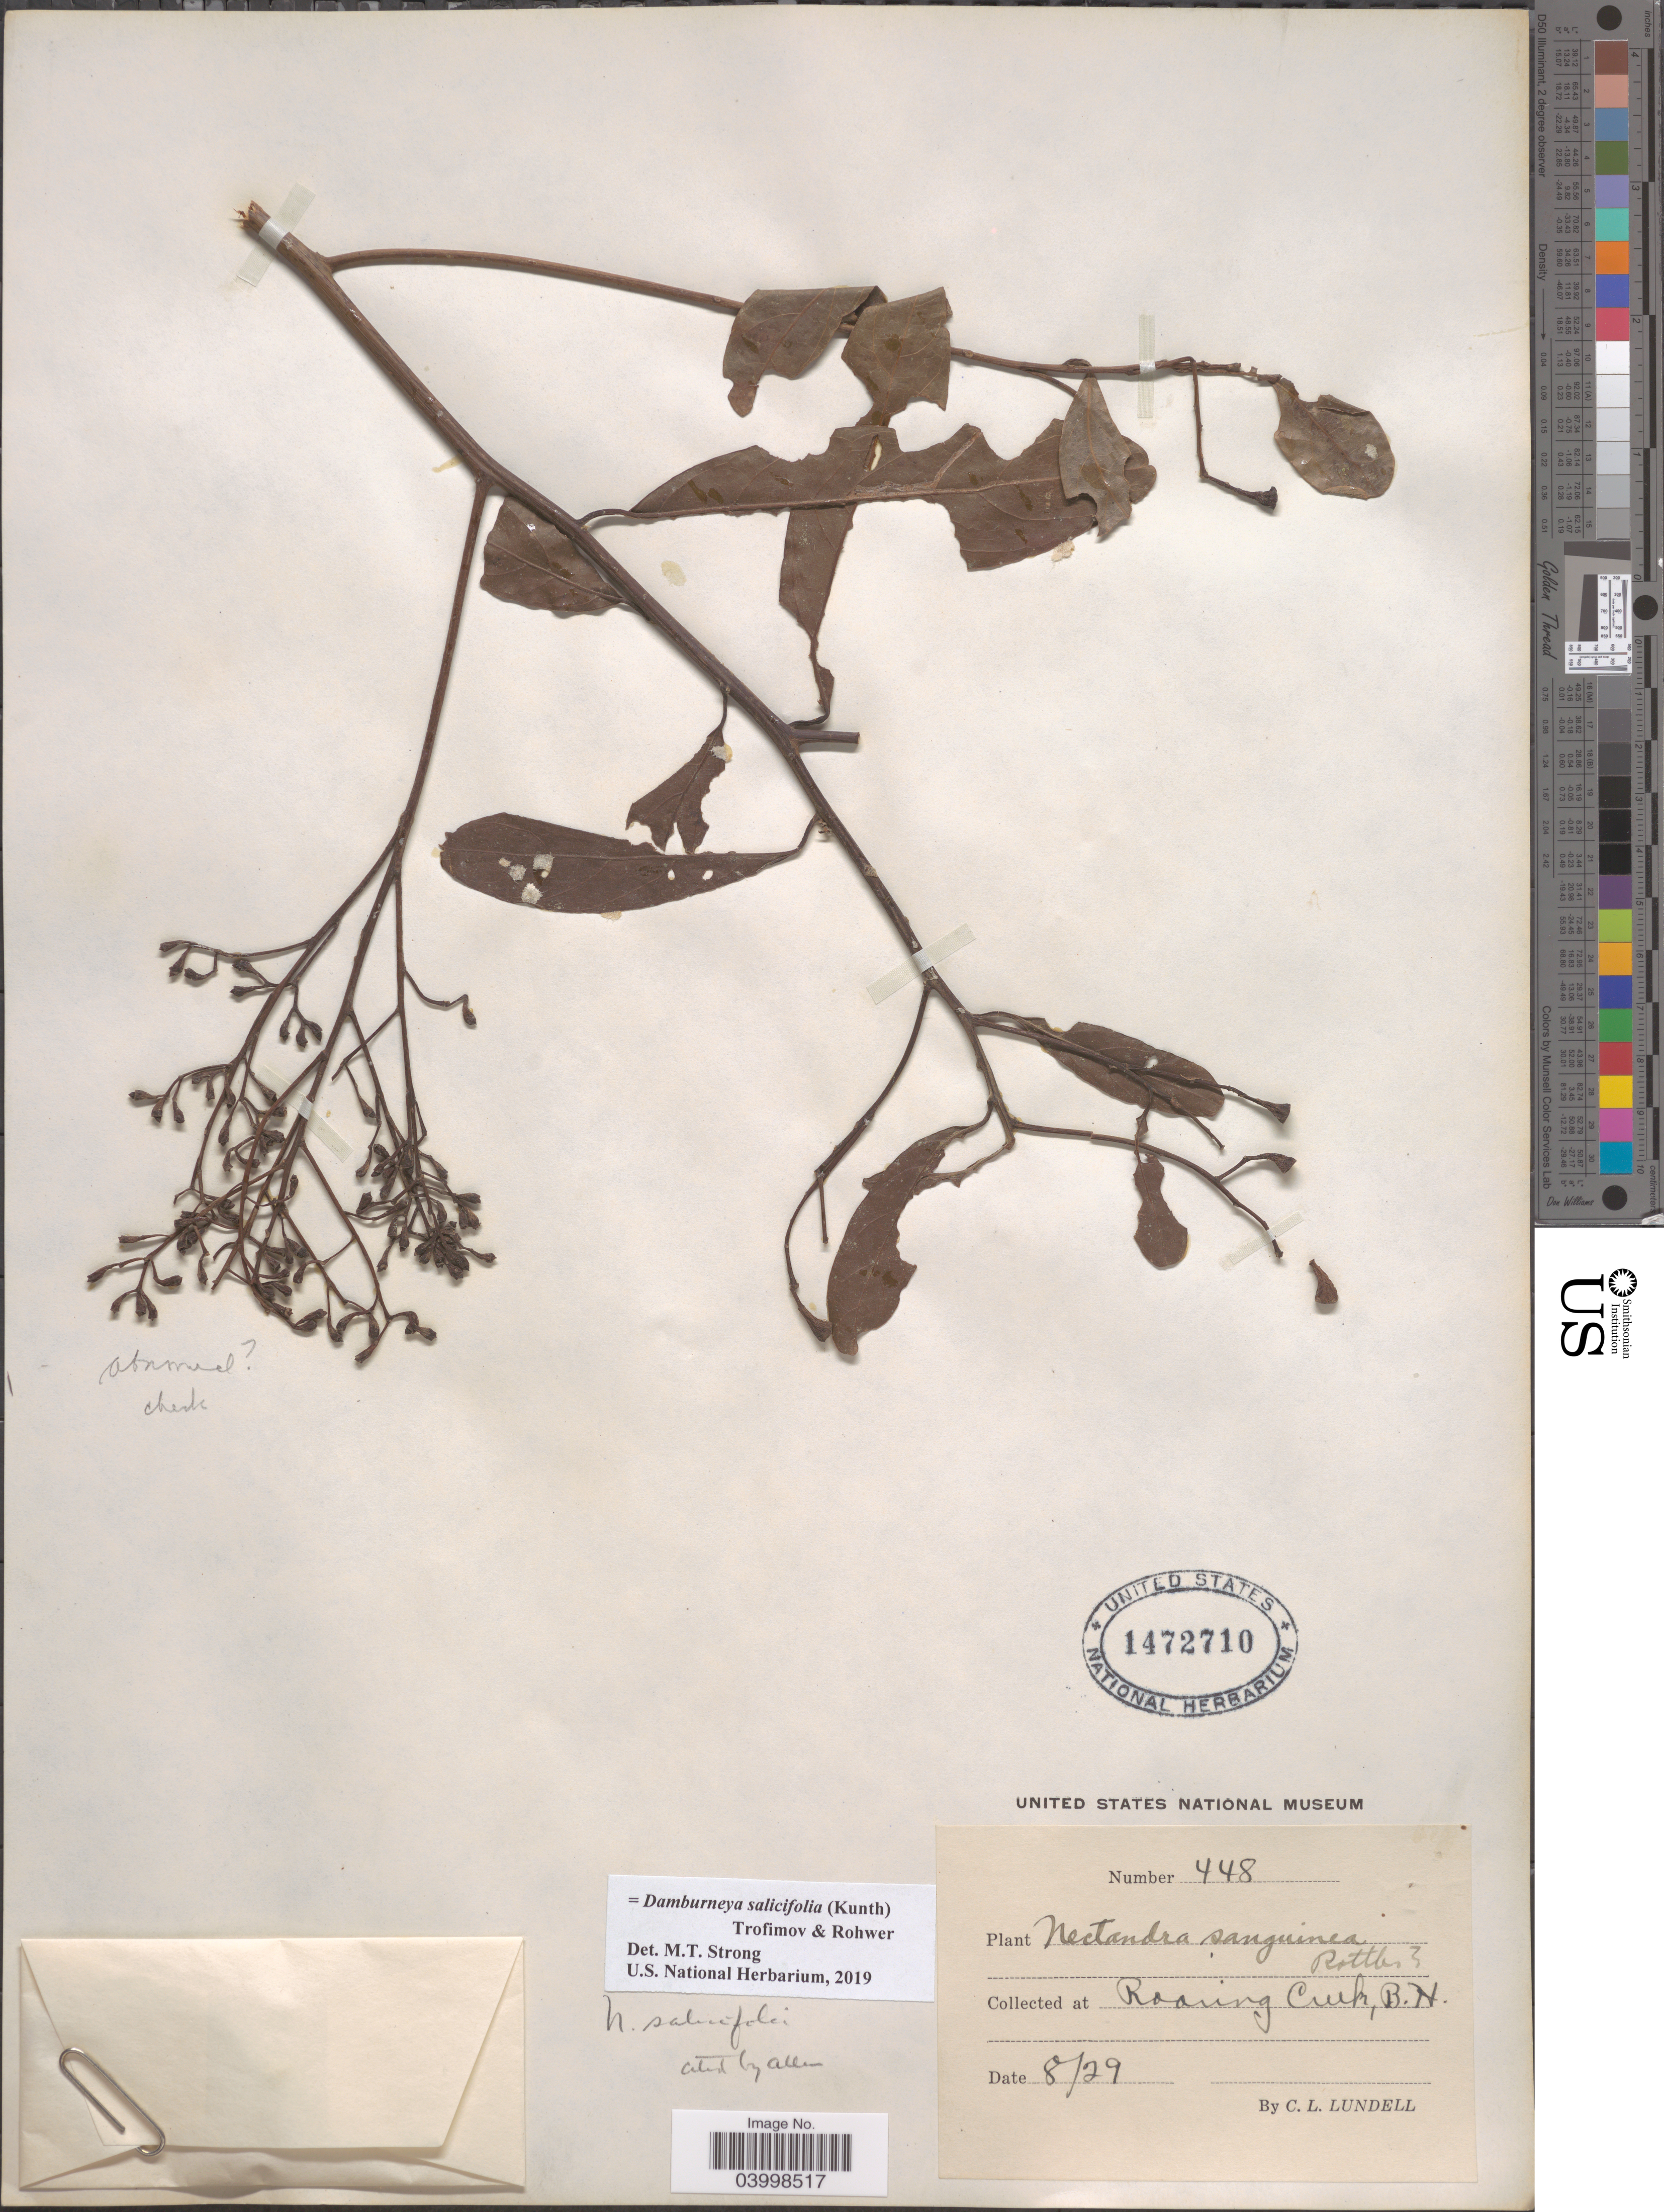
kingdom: Plantae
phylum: Tracheophyta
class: Magnoliopsida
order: Laurales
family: Lauraceae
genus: Damburneya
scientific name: Damburneya salicifolia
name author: (Kunth) Trofimov & Rohwer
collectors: C. L. Lundell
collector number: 448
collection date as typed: Transcribed d/m/y: /8/29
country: Belize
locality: Roaring Creek, B.H.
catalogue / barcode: US 1472710